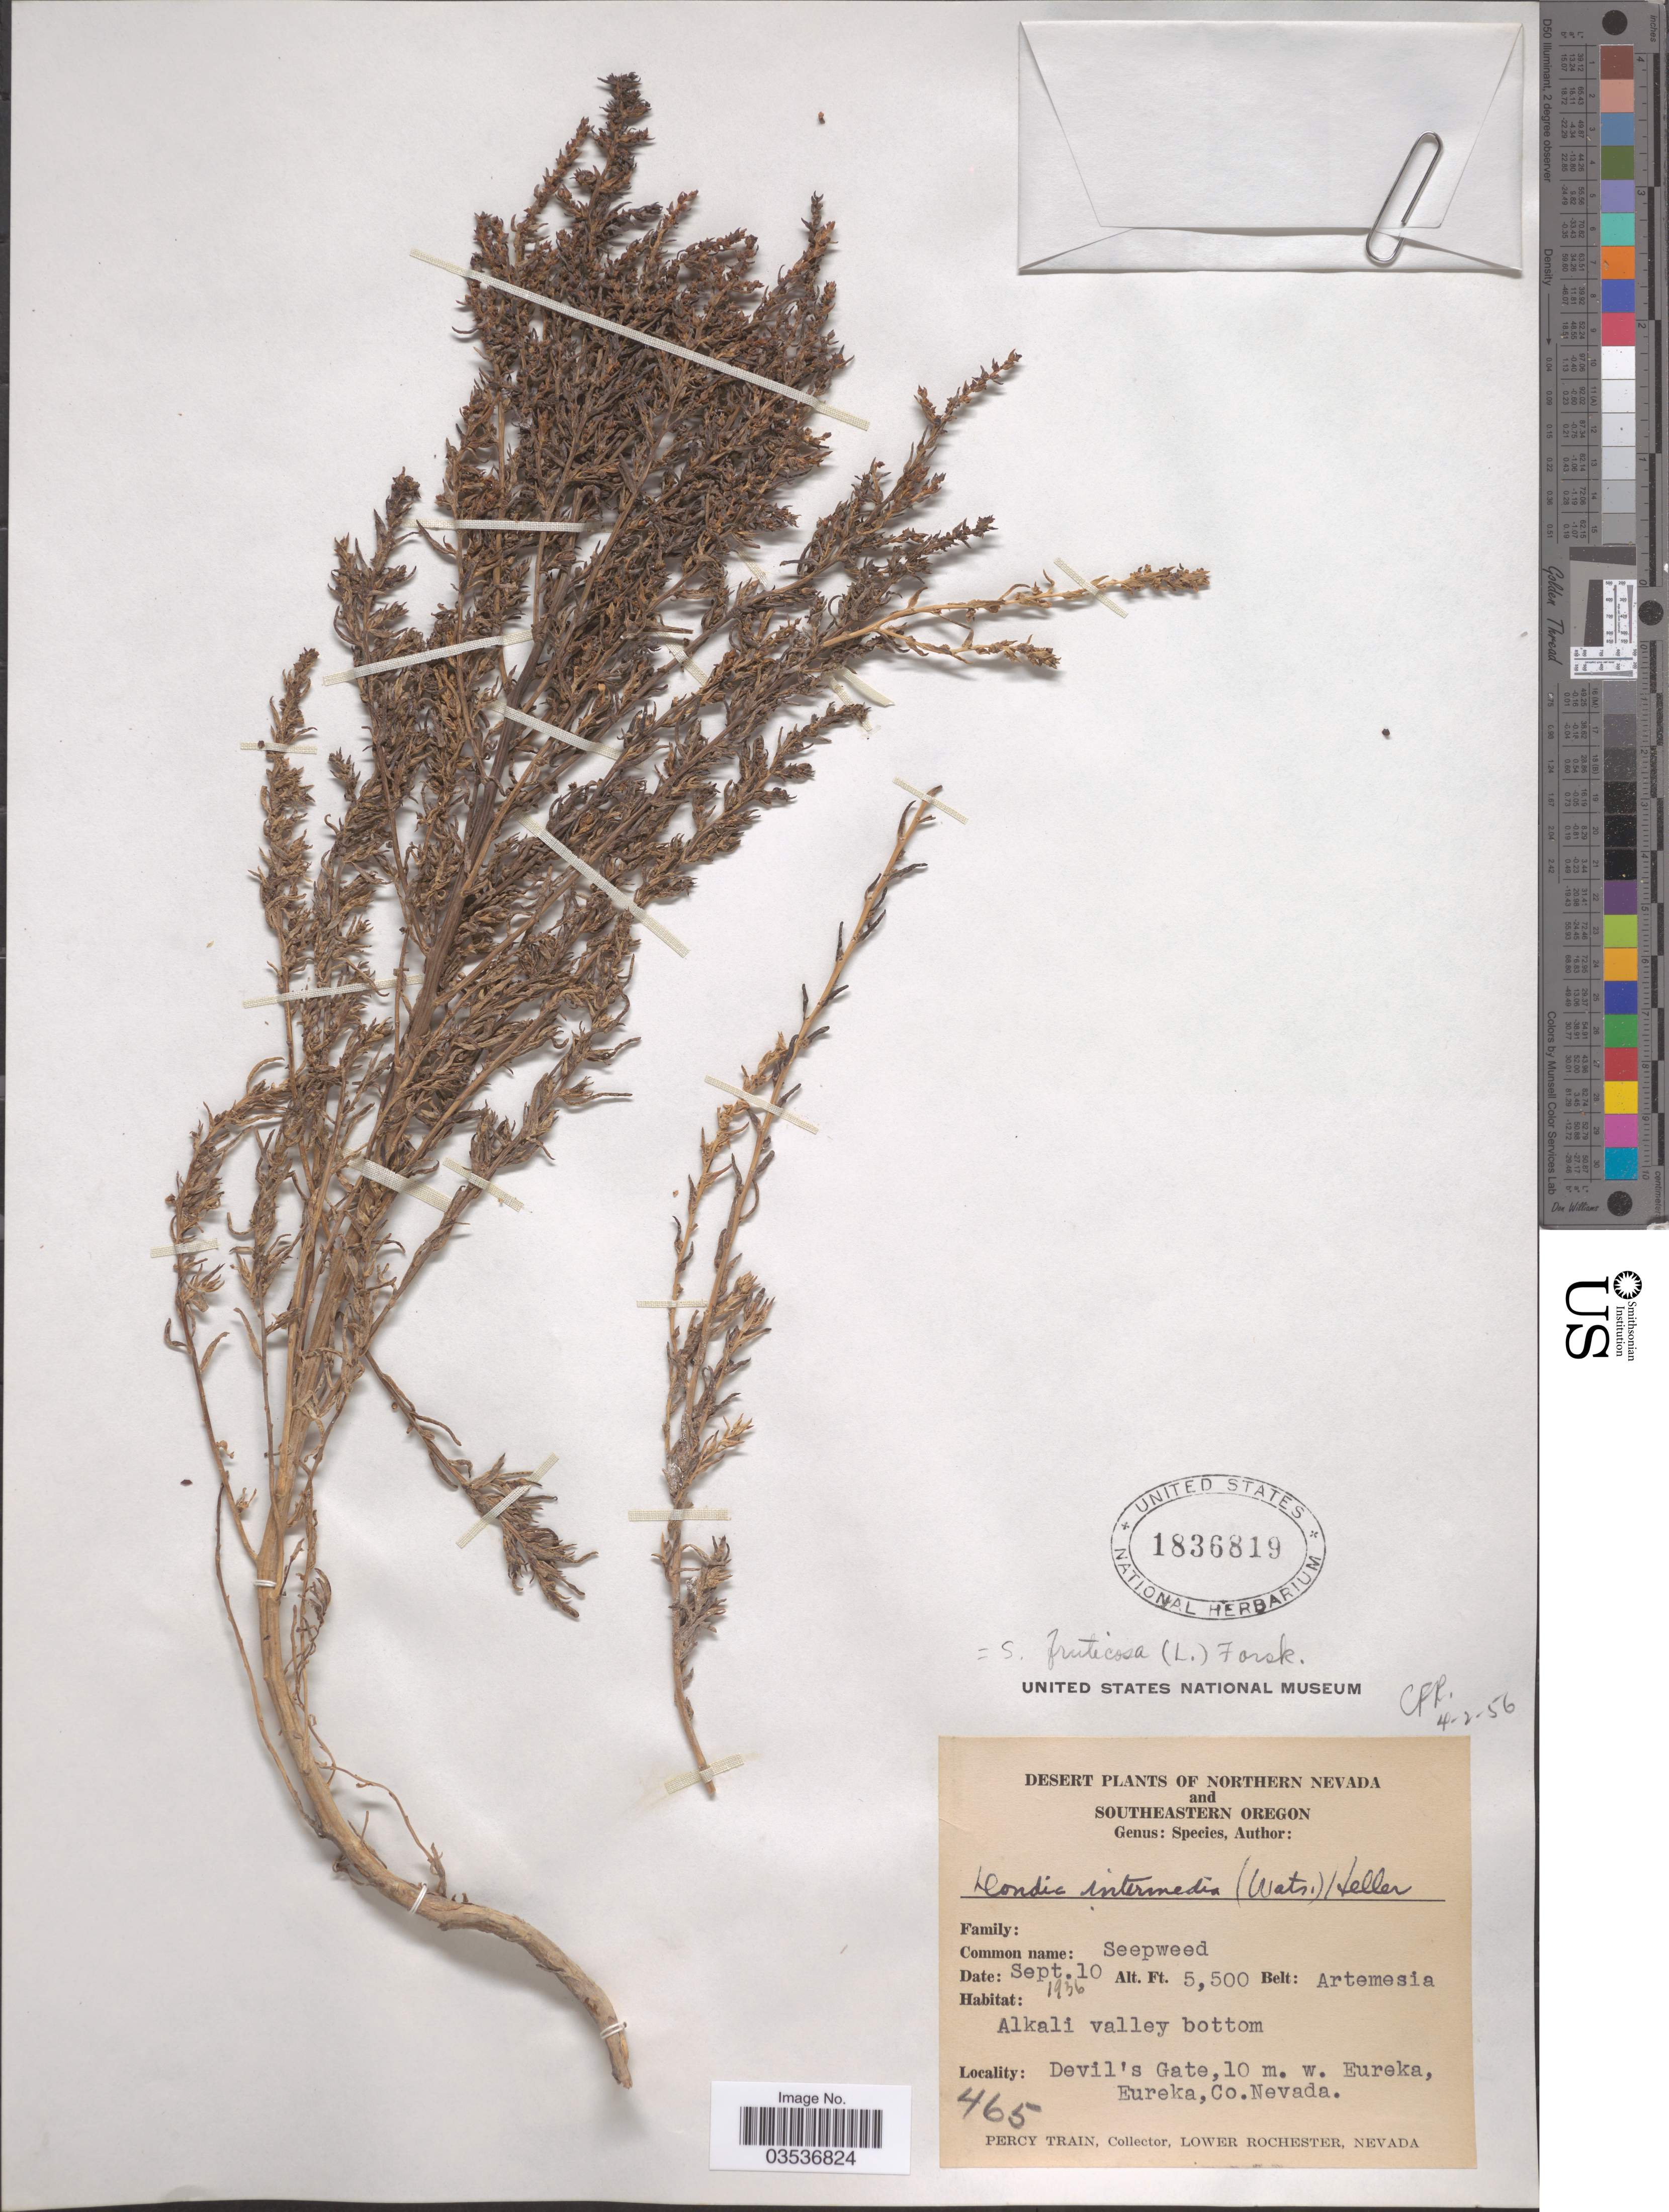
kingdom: Plantae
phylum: Tracheophyta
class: Magnoliopsida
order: Caryophyllales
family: Amaranthaceae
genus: Suaeda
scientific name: Suaeda intermedia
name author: S. Watson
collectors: P. Train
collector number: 465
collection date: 1936-09-10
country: United States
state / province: Nevada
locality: Desert of Northern Nevada. Devil's Gate, 10 m. w. Eureka, Eureka, Co.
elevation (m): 1676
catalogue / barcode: US 1836819